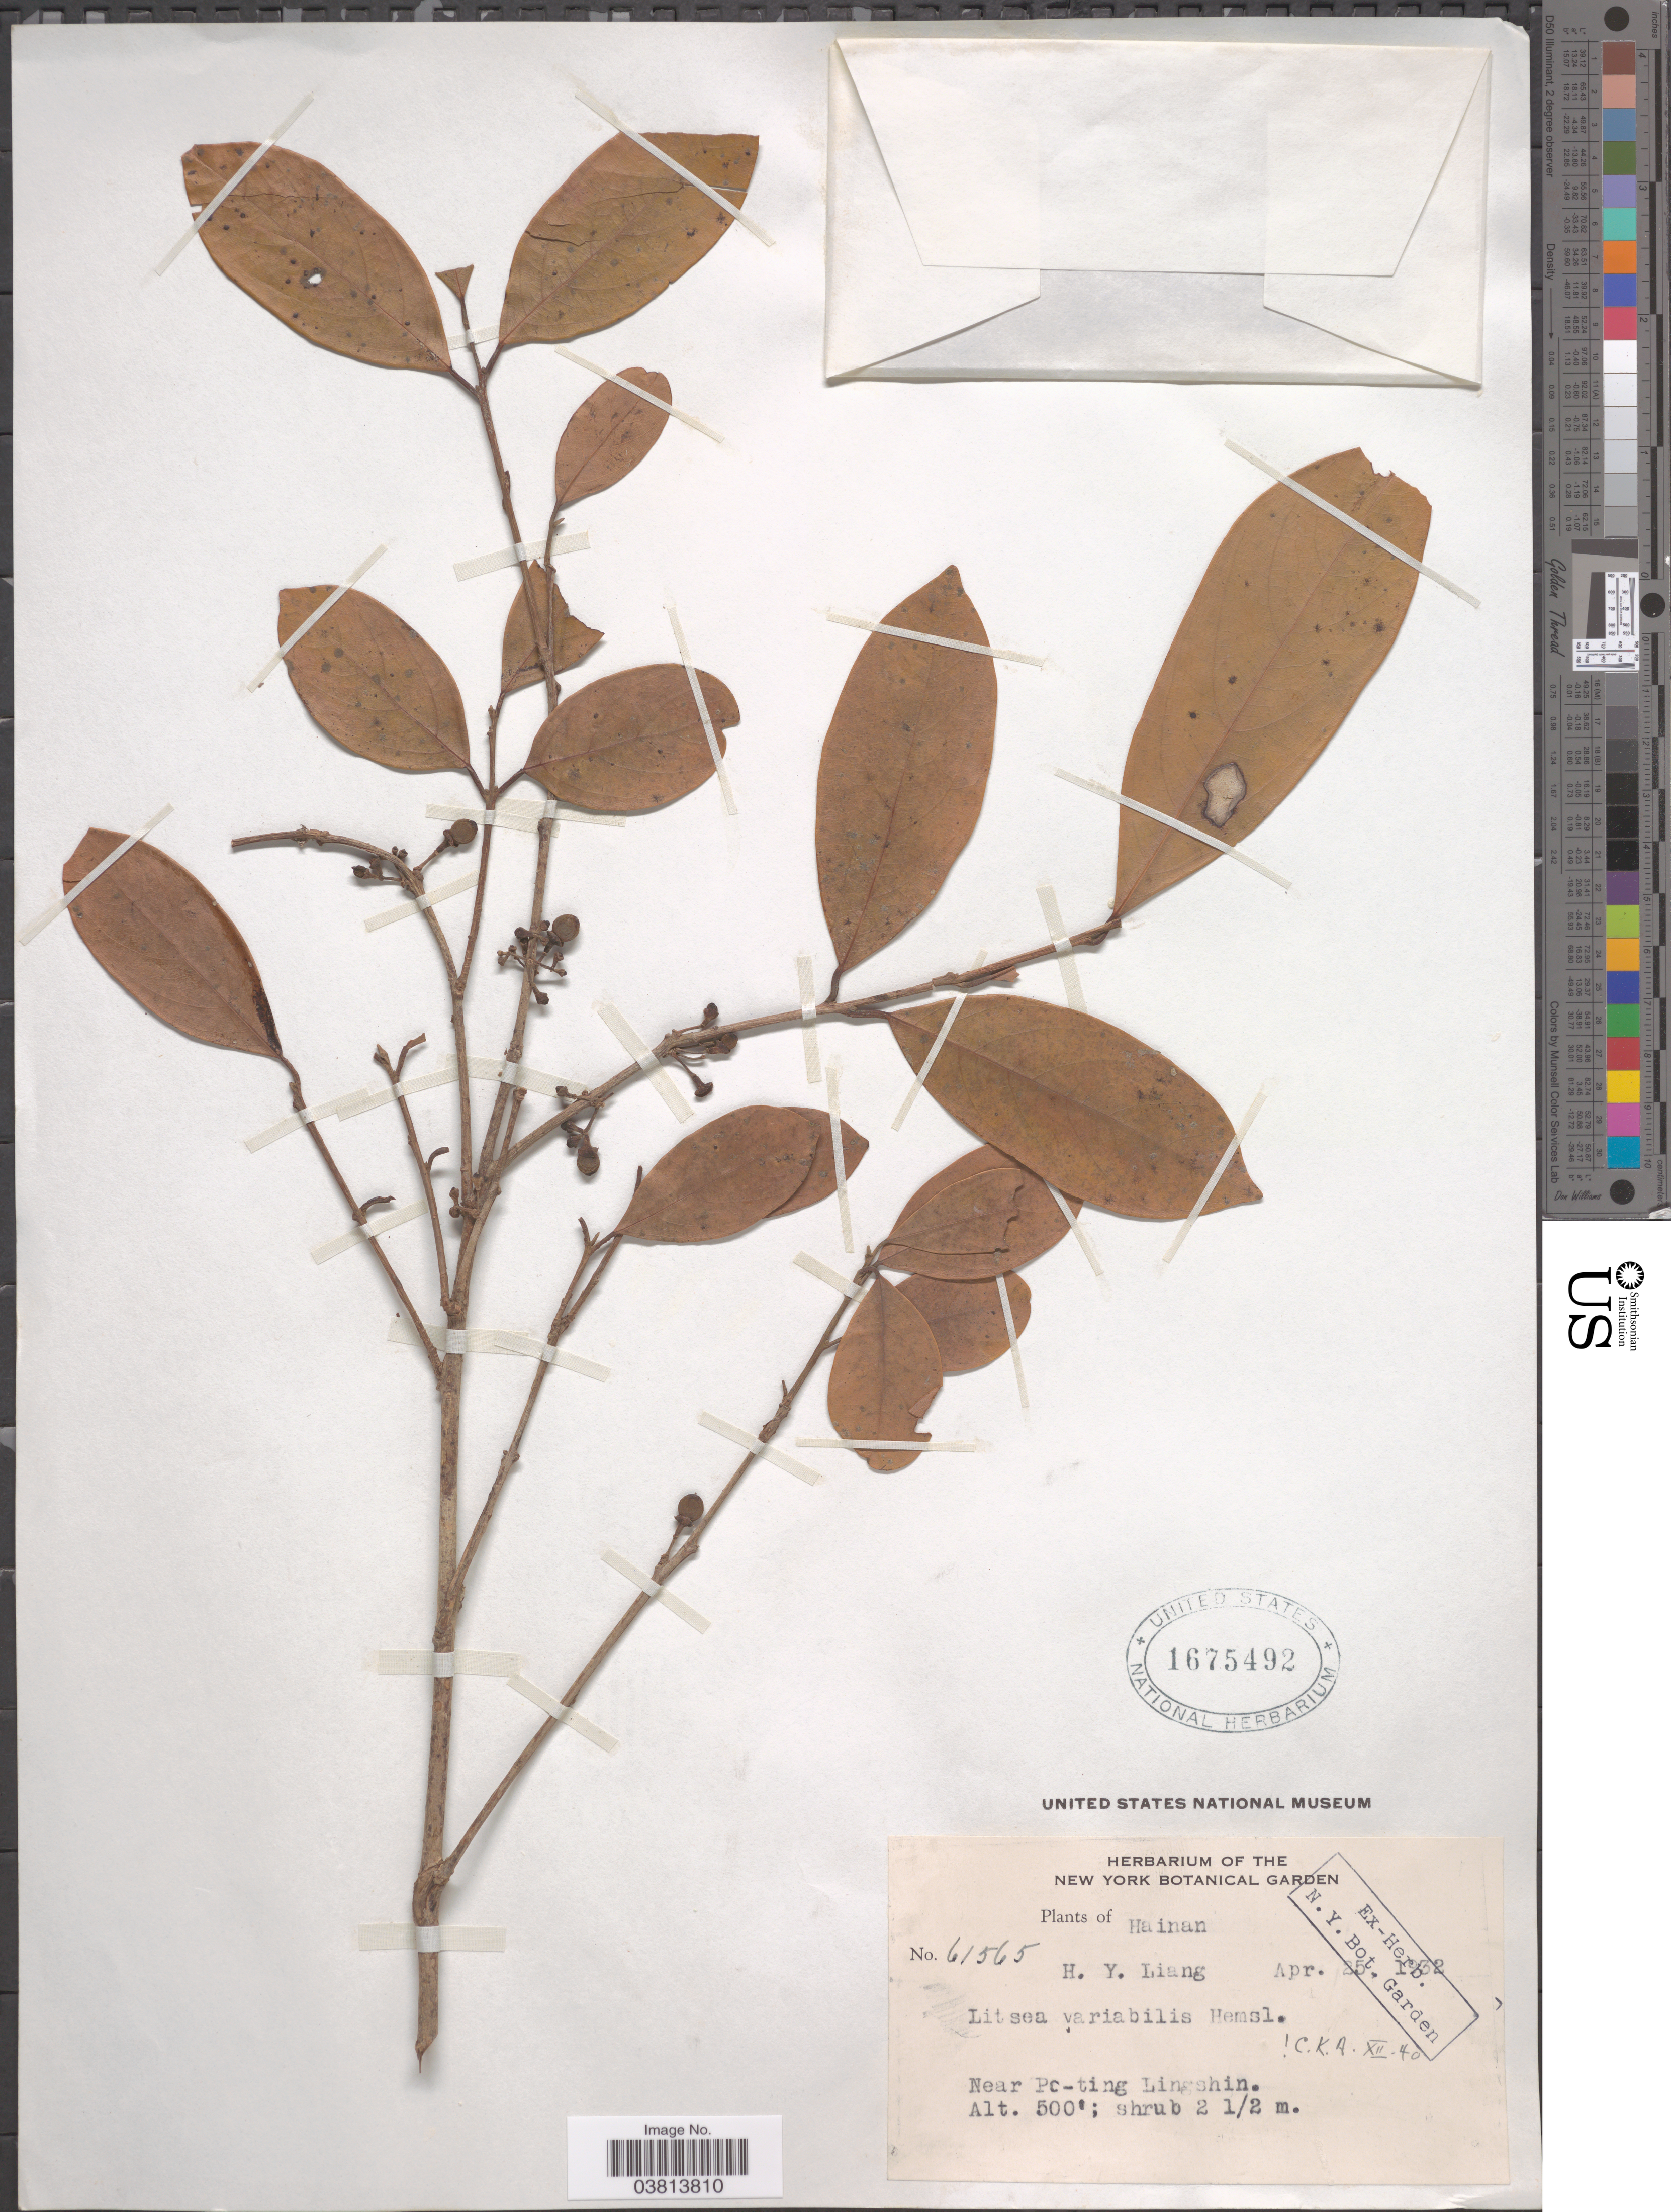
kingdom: Plantae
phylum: Tracheophyta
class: Magnoliopsida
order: Laurales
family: Lauraceae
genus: Litsea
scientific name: Litsea variabilis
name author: Hemsl.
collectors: H. Y. Liang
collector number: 61565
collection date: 1932-04-25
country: China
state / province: Hainan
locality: Near Pe-ting Lingshin.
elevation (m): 152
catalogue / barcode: US 1675492